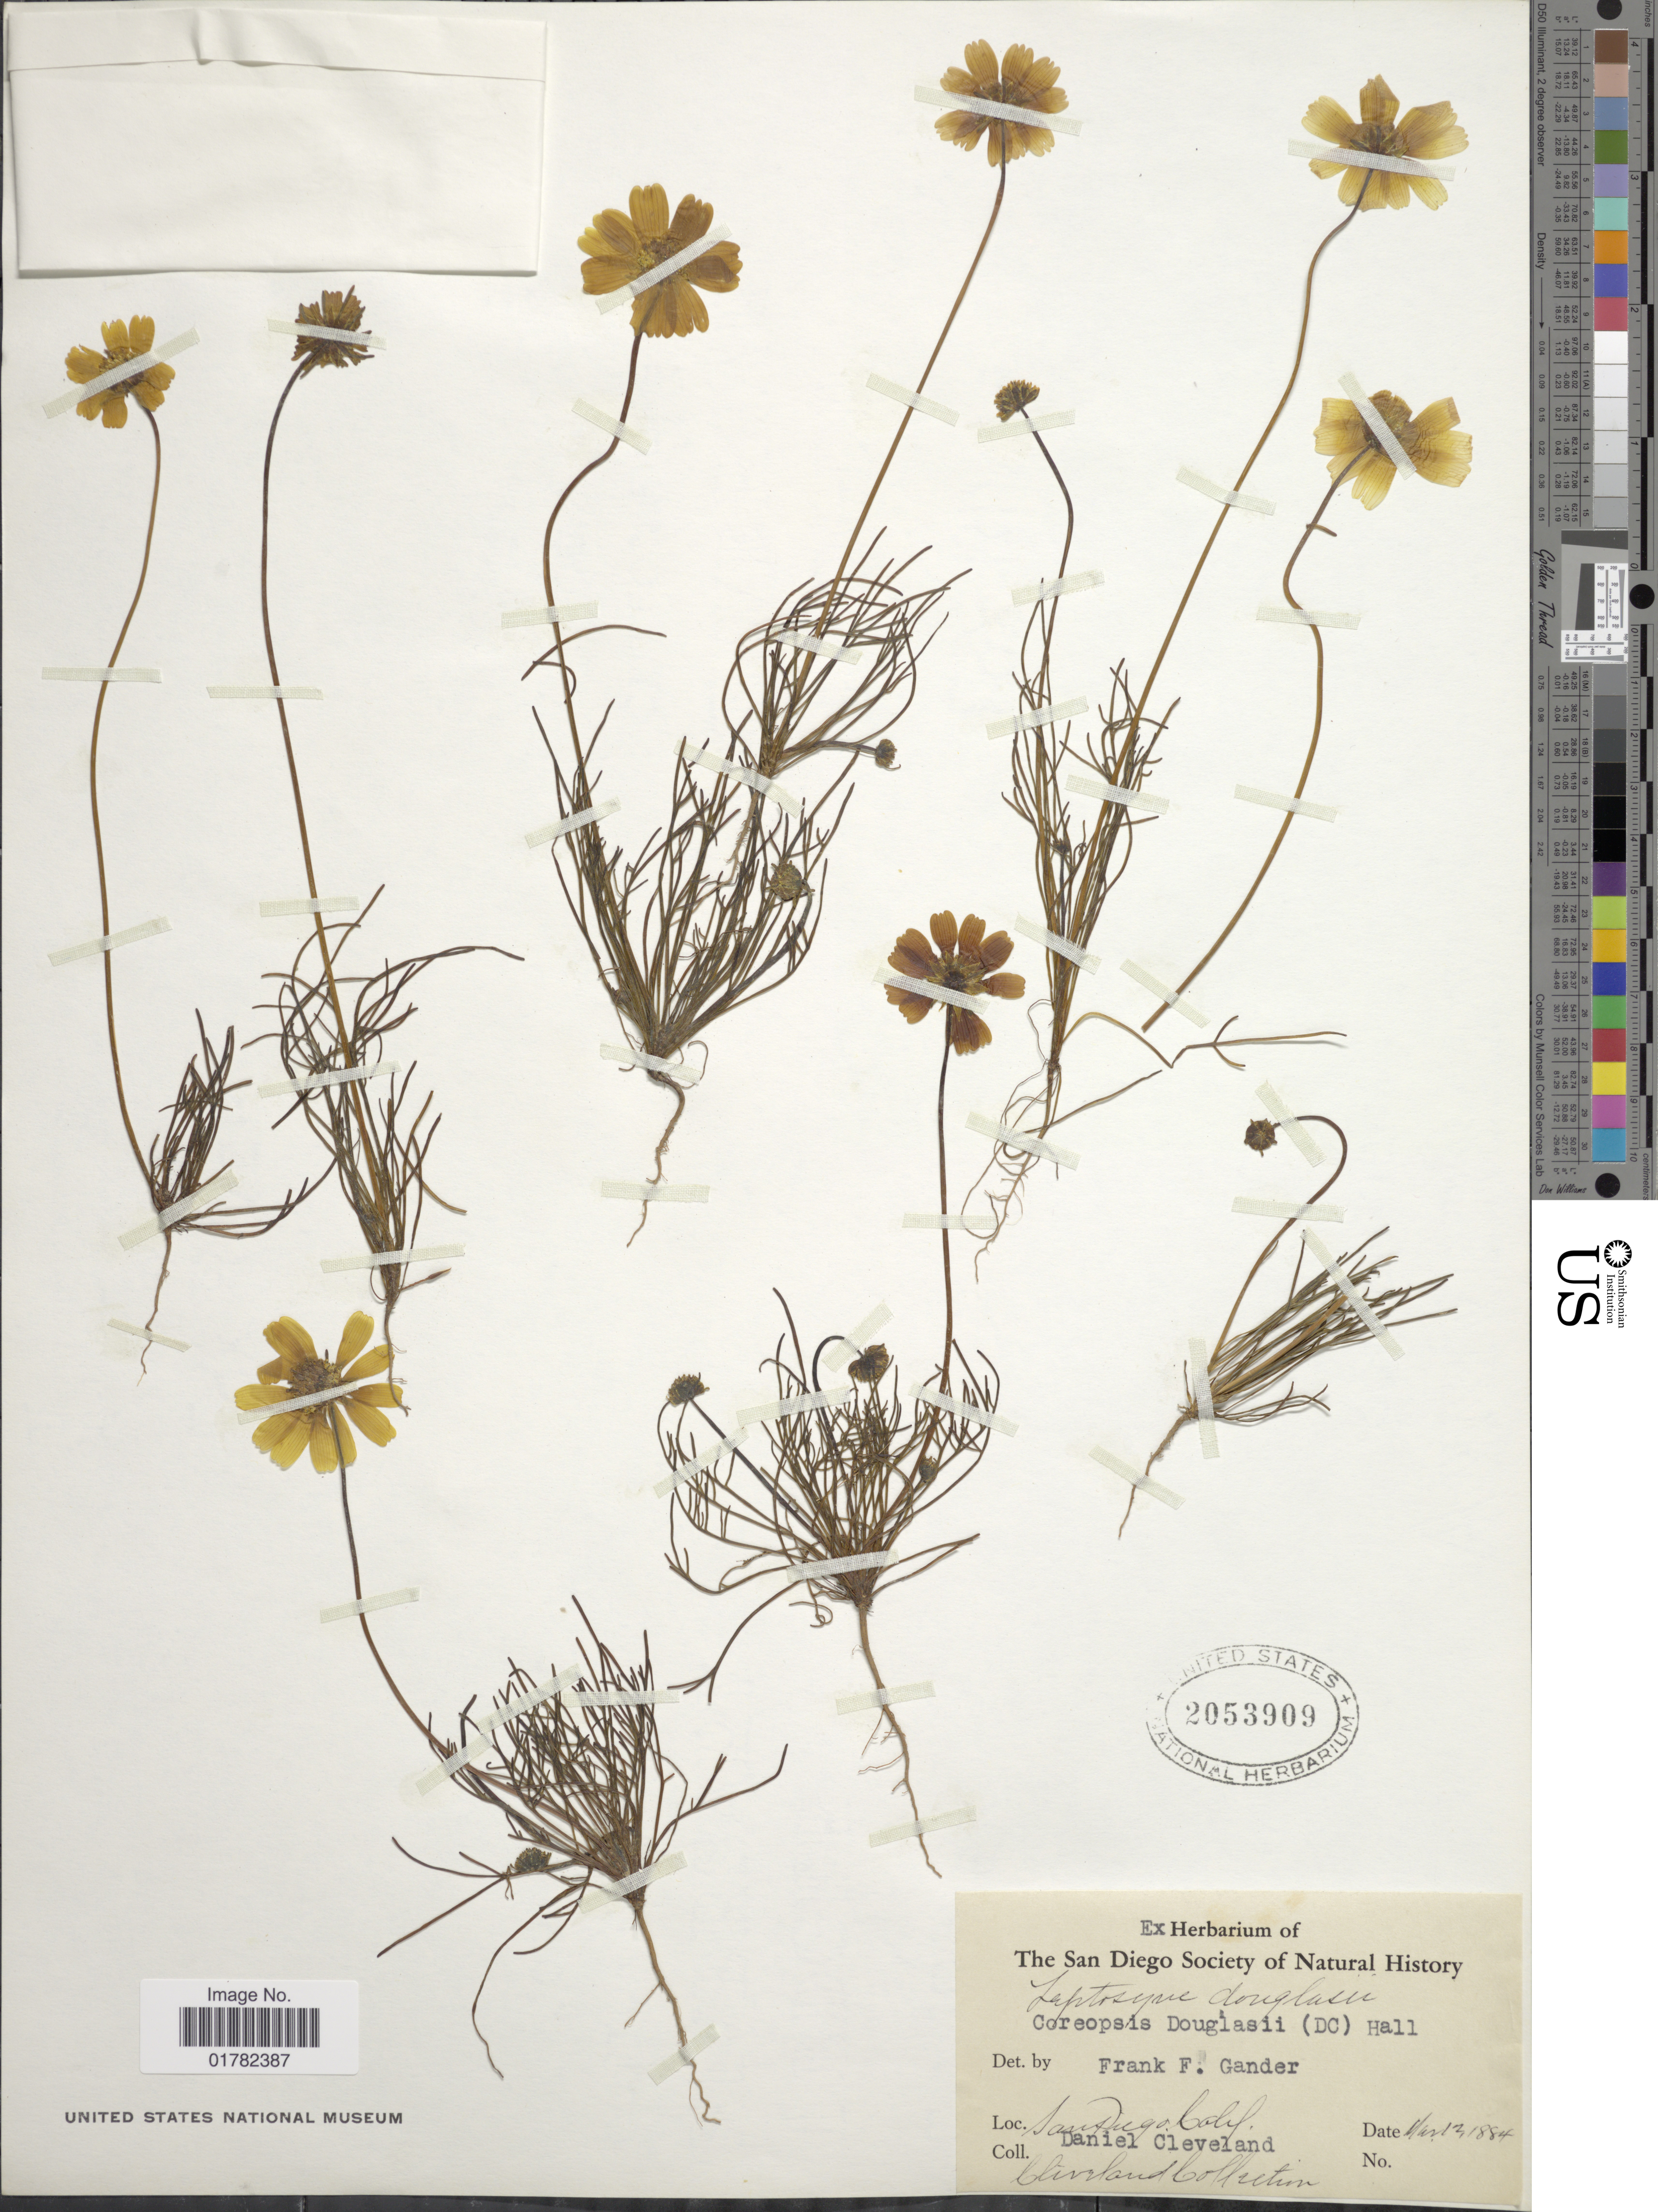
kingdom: Plantae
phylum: Tracheophyta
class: Magnoliopsida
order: Asterales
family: Asteraceae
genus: Coreopsis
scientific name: Coreopsis douglasii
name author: (DC.) H.M. Hall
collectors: D. Cleveland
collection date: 1884-03-12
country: United States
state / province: California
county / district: San Diego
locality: San Diego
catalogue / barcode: US 2053909